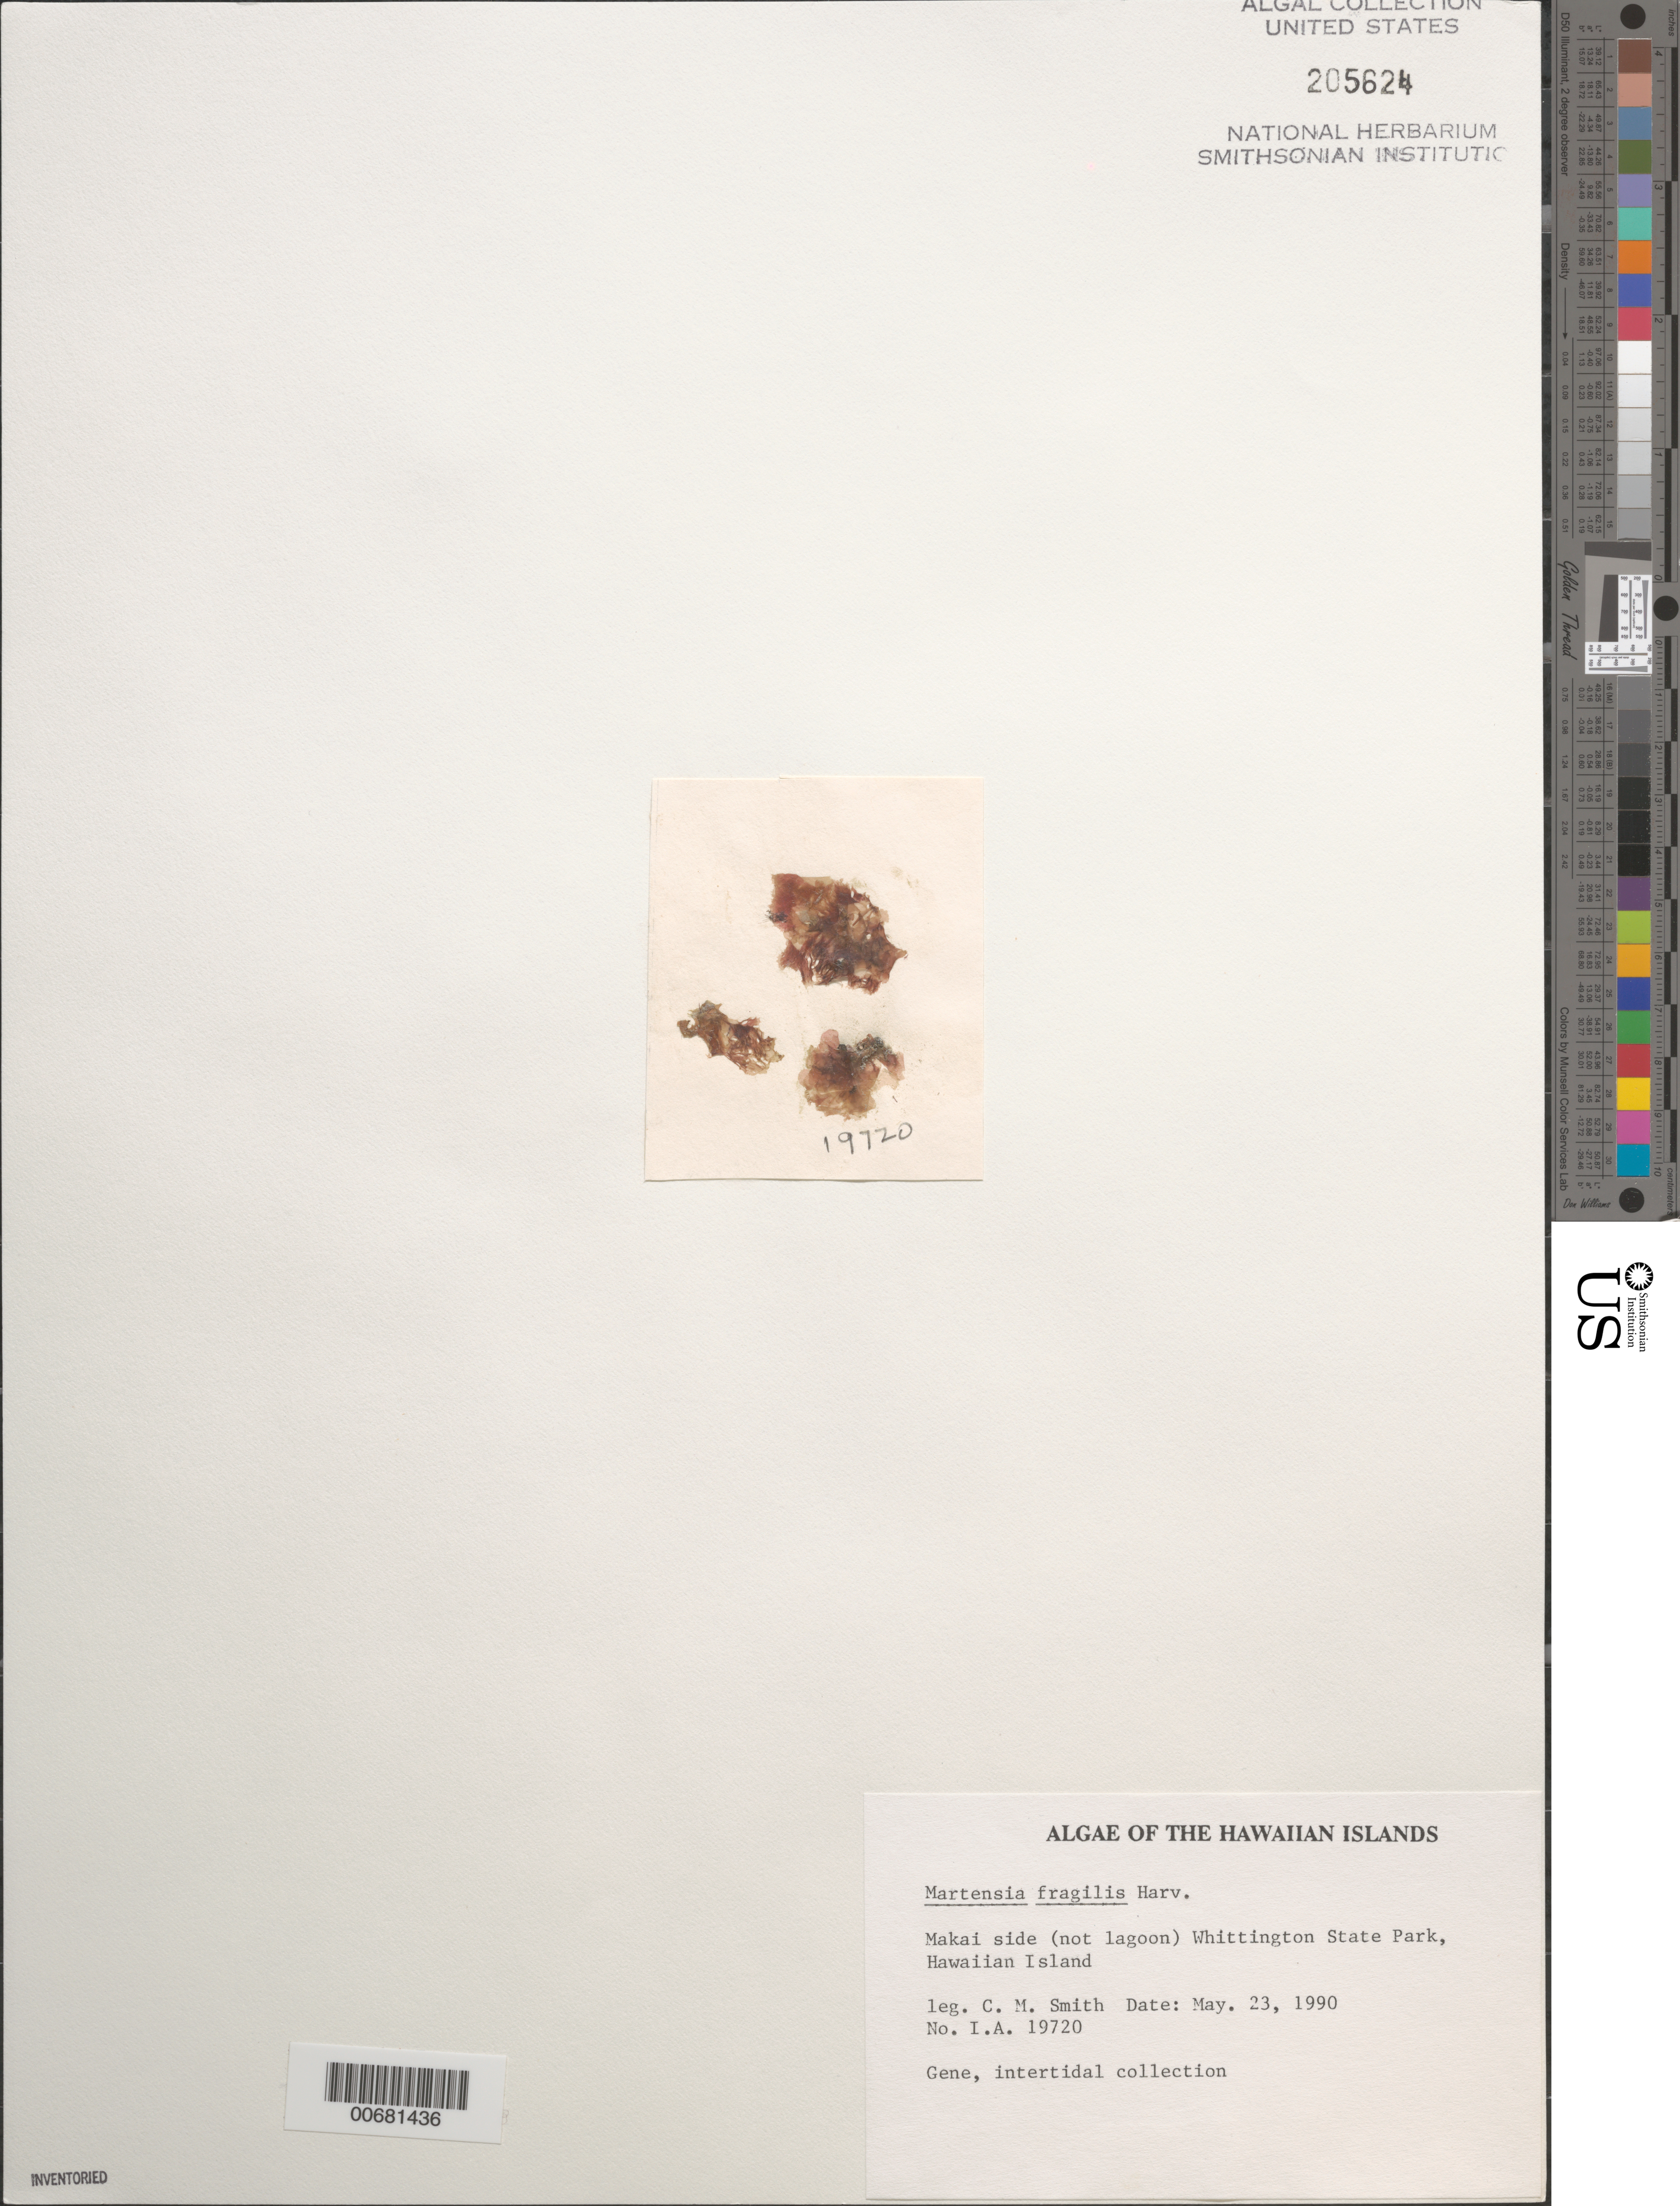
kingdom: Plantae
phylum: Rhodophyta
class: Florideophyceae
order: Ceramiales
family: Delesseriaceae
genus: Martensia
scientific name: Martensia fragilis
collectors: C. M. Smith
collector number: IAA 19720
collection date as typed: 23 May 1990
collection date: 1990-05-23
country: United States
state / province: Hawaii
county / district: Hawaii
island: Hawaii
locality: Whittington State Park, Makai side (not lagoon)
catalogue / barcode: US 205624